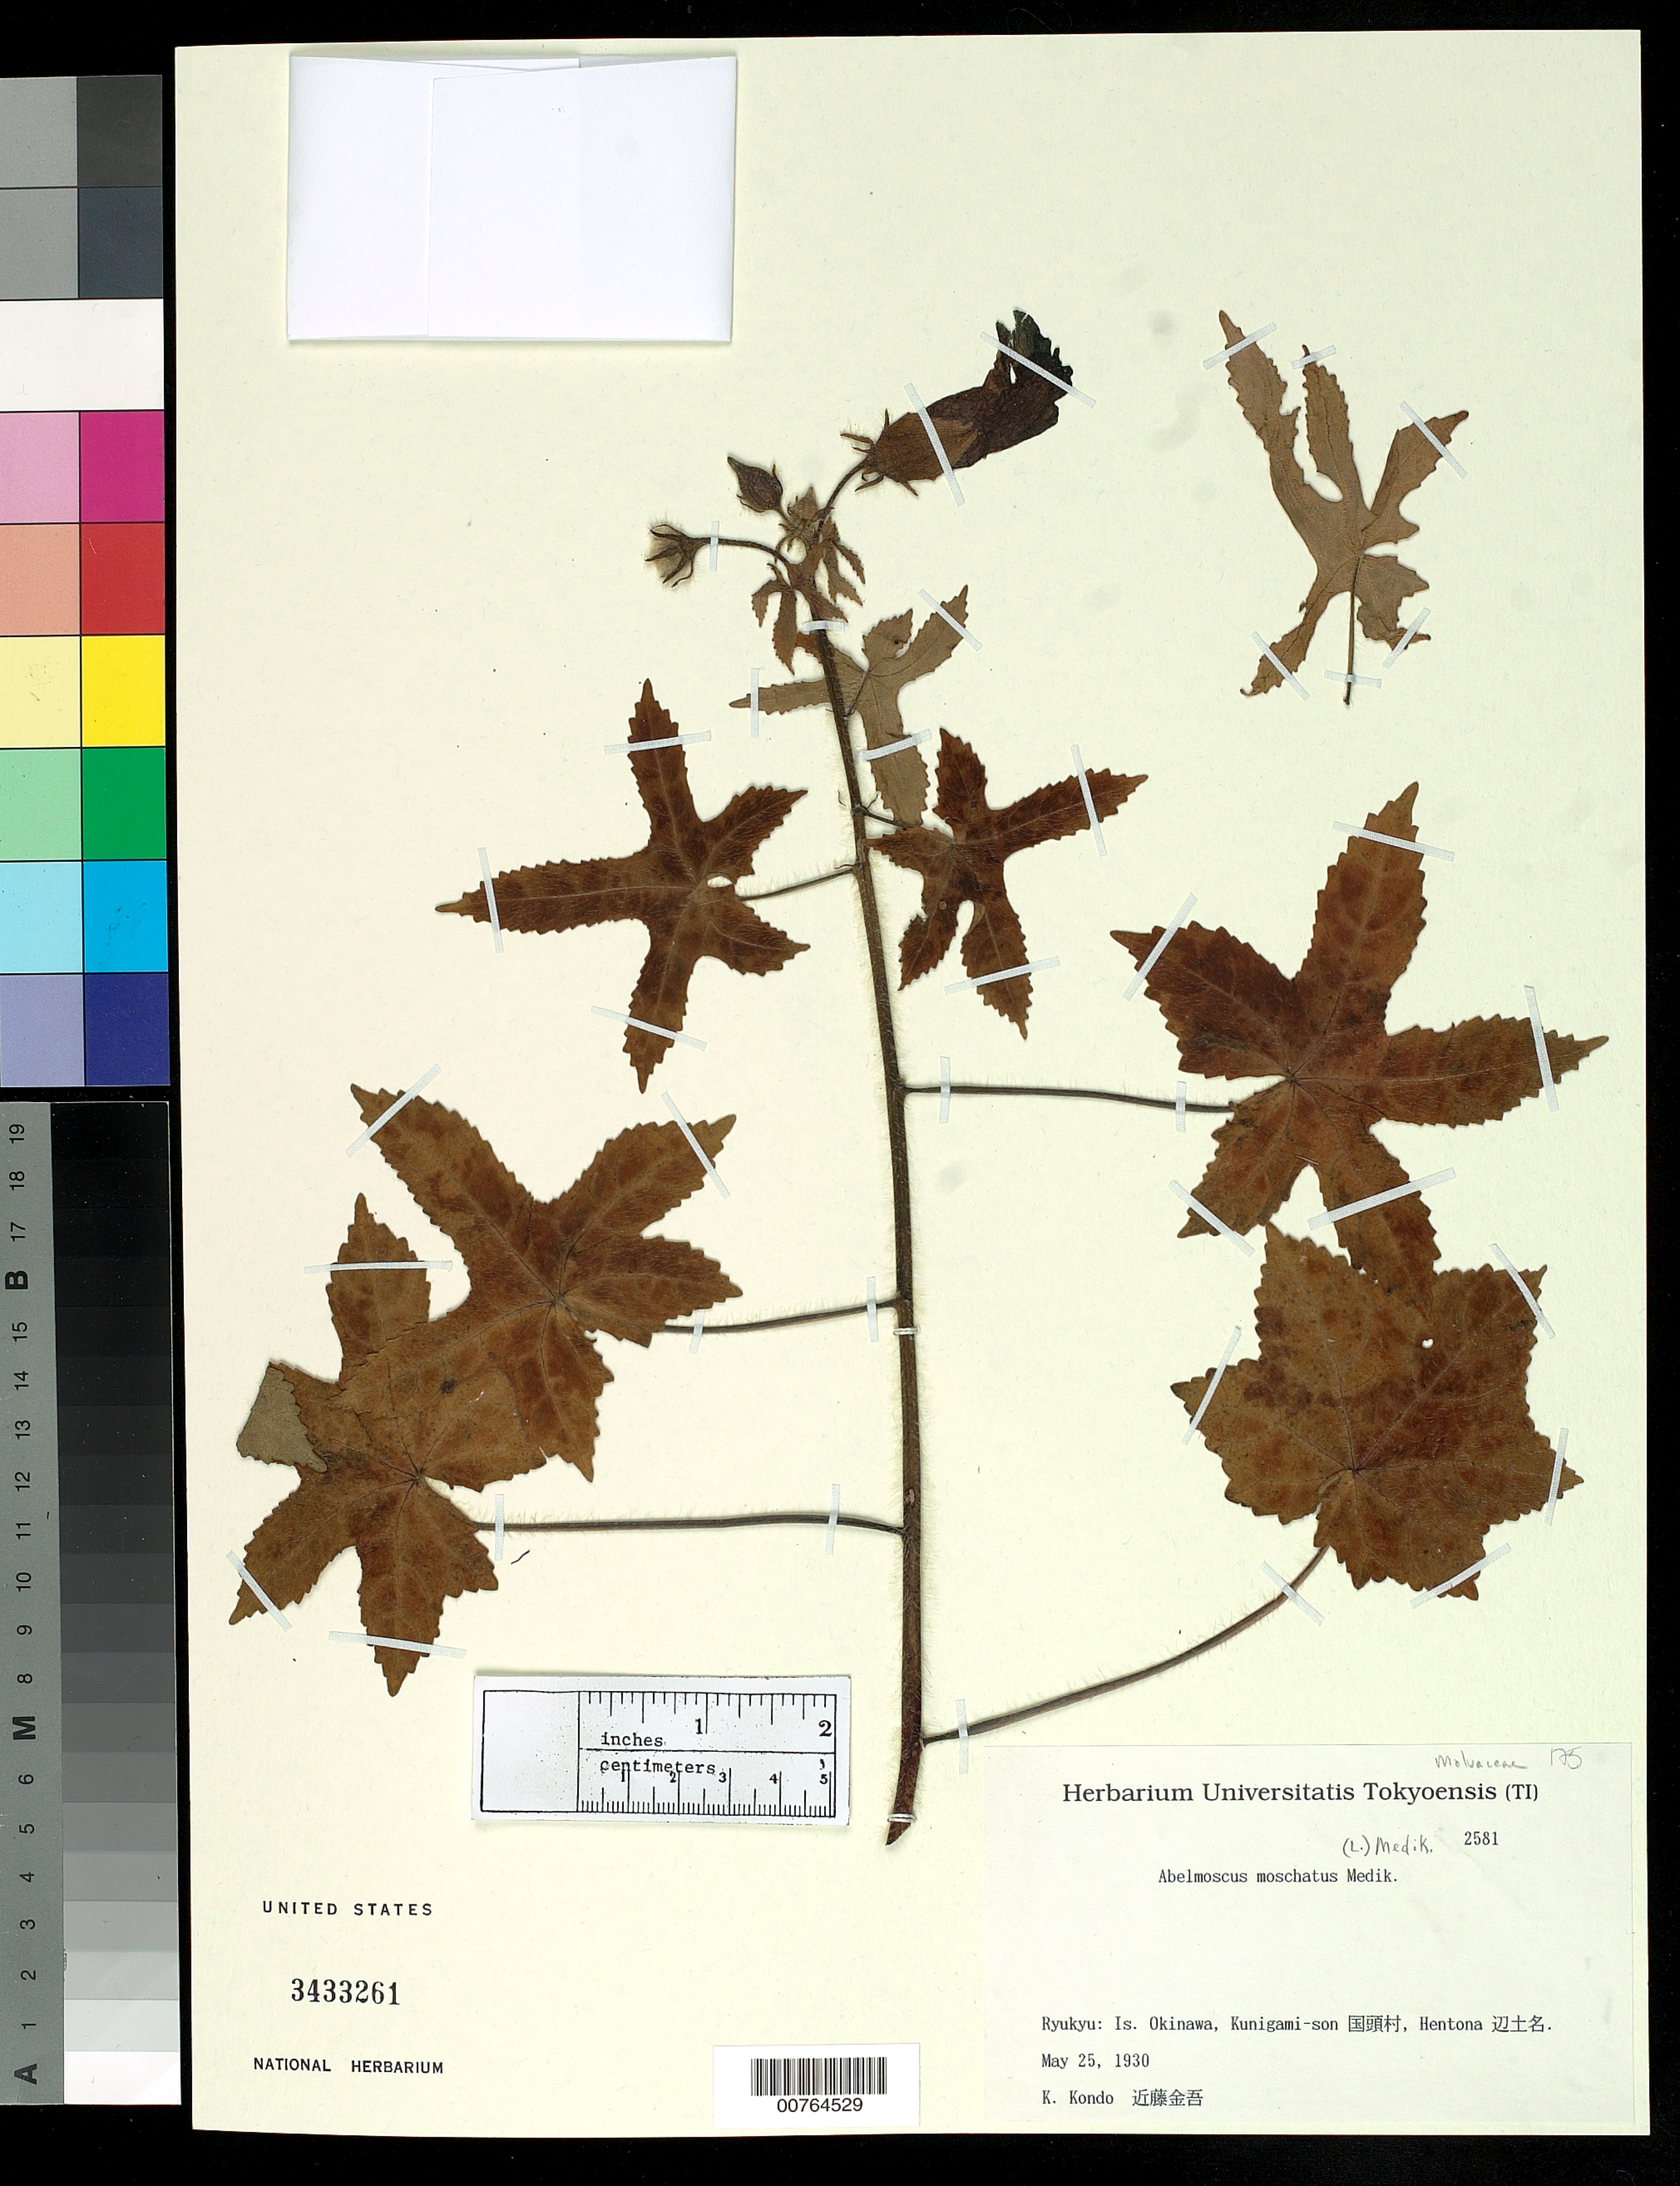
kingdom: Plantae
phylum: Tracheophyta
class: Magnoliopsida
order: Malvales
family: Malvaceae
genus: Abelmoschus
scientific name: Abelmoschus moschatus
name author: Medik.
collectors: K. Kondo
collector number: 2581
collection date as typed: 25 May 1930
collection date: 1930-05-25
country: Japan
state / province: Okinawa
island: Okinawa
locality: Kunigami-son, Hentona.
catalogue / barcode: US 3433261